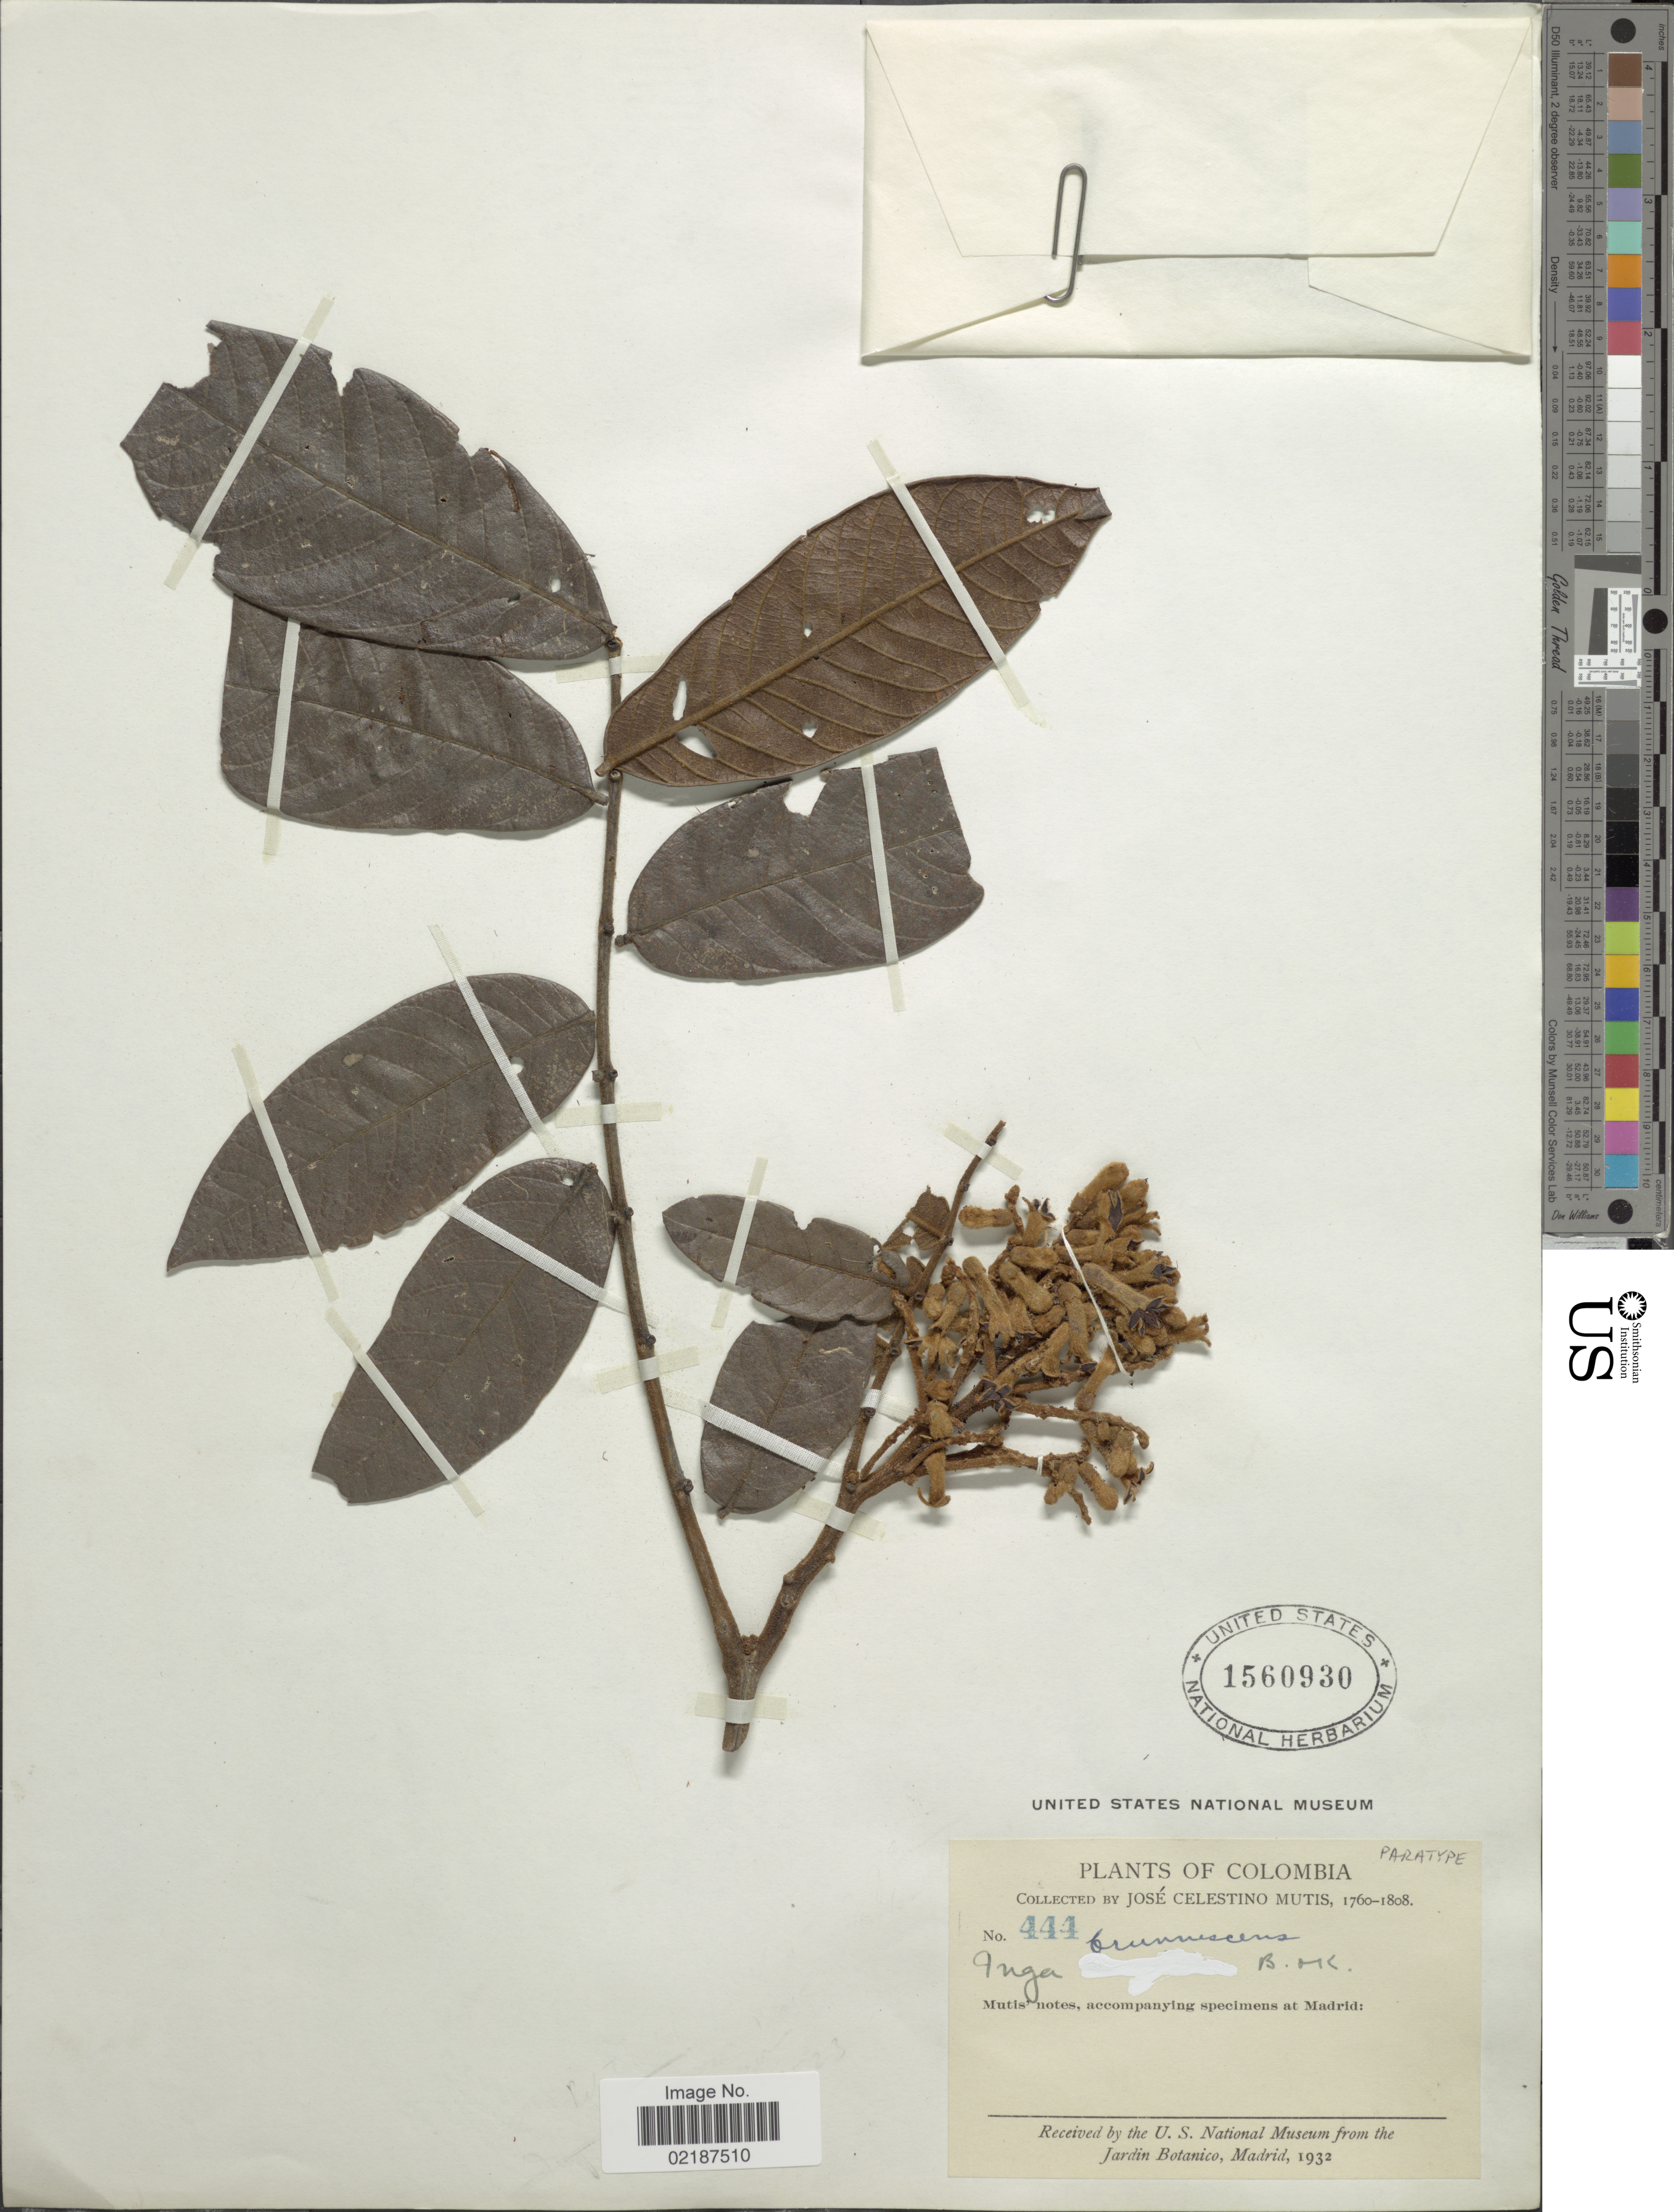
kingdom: Plantae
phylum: Tracheophyta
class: Magnoliopsida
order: Fabales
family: Fabaceae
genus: Inga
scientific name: Inga cocleensis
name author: Pittier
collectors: J. C. B. Mutis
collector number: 444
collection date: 1760/1808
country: Colombia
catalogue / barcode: US 1560930